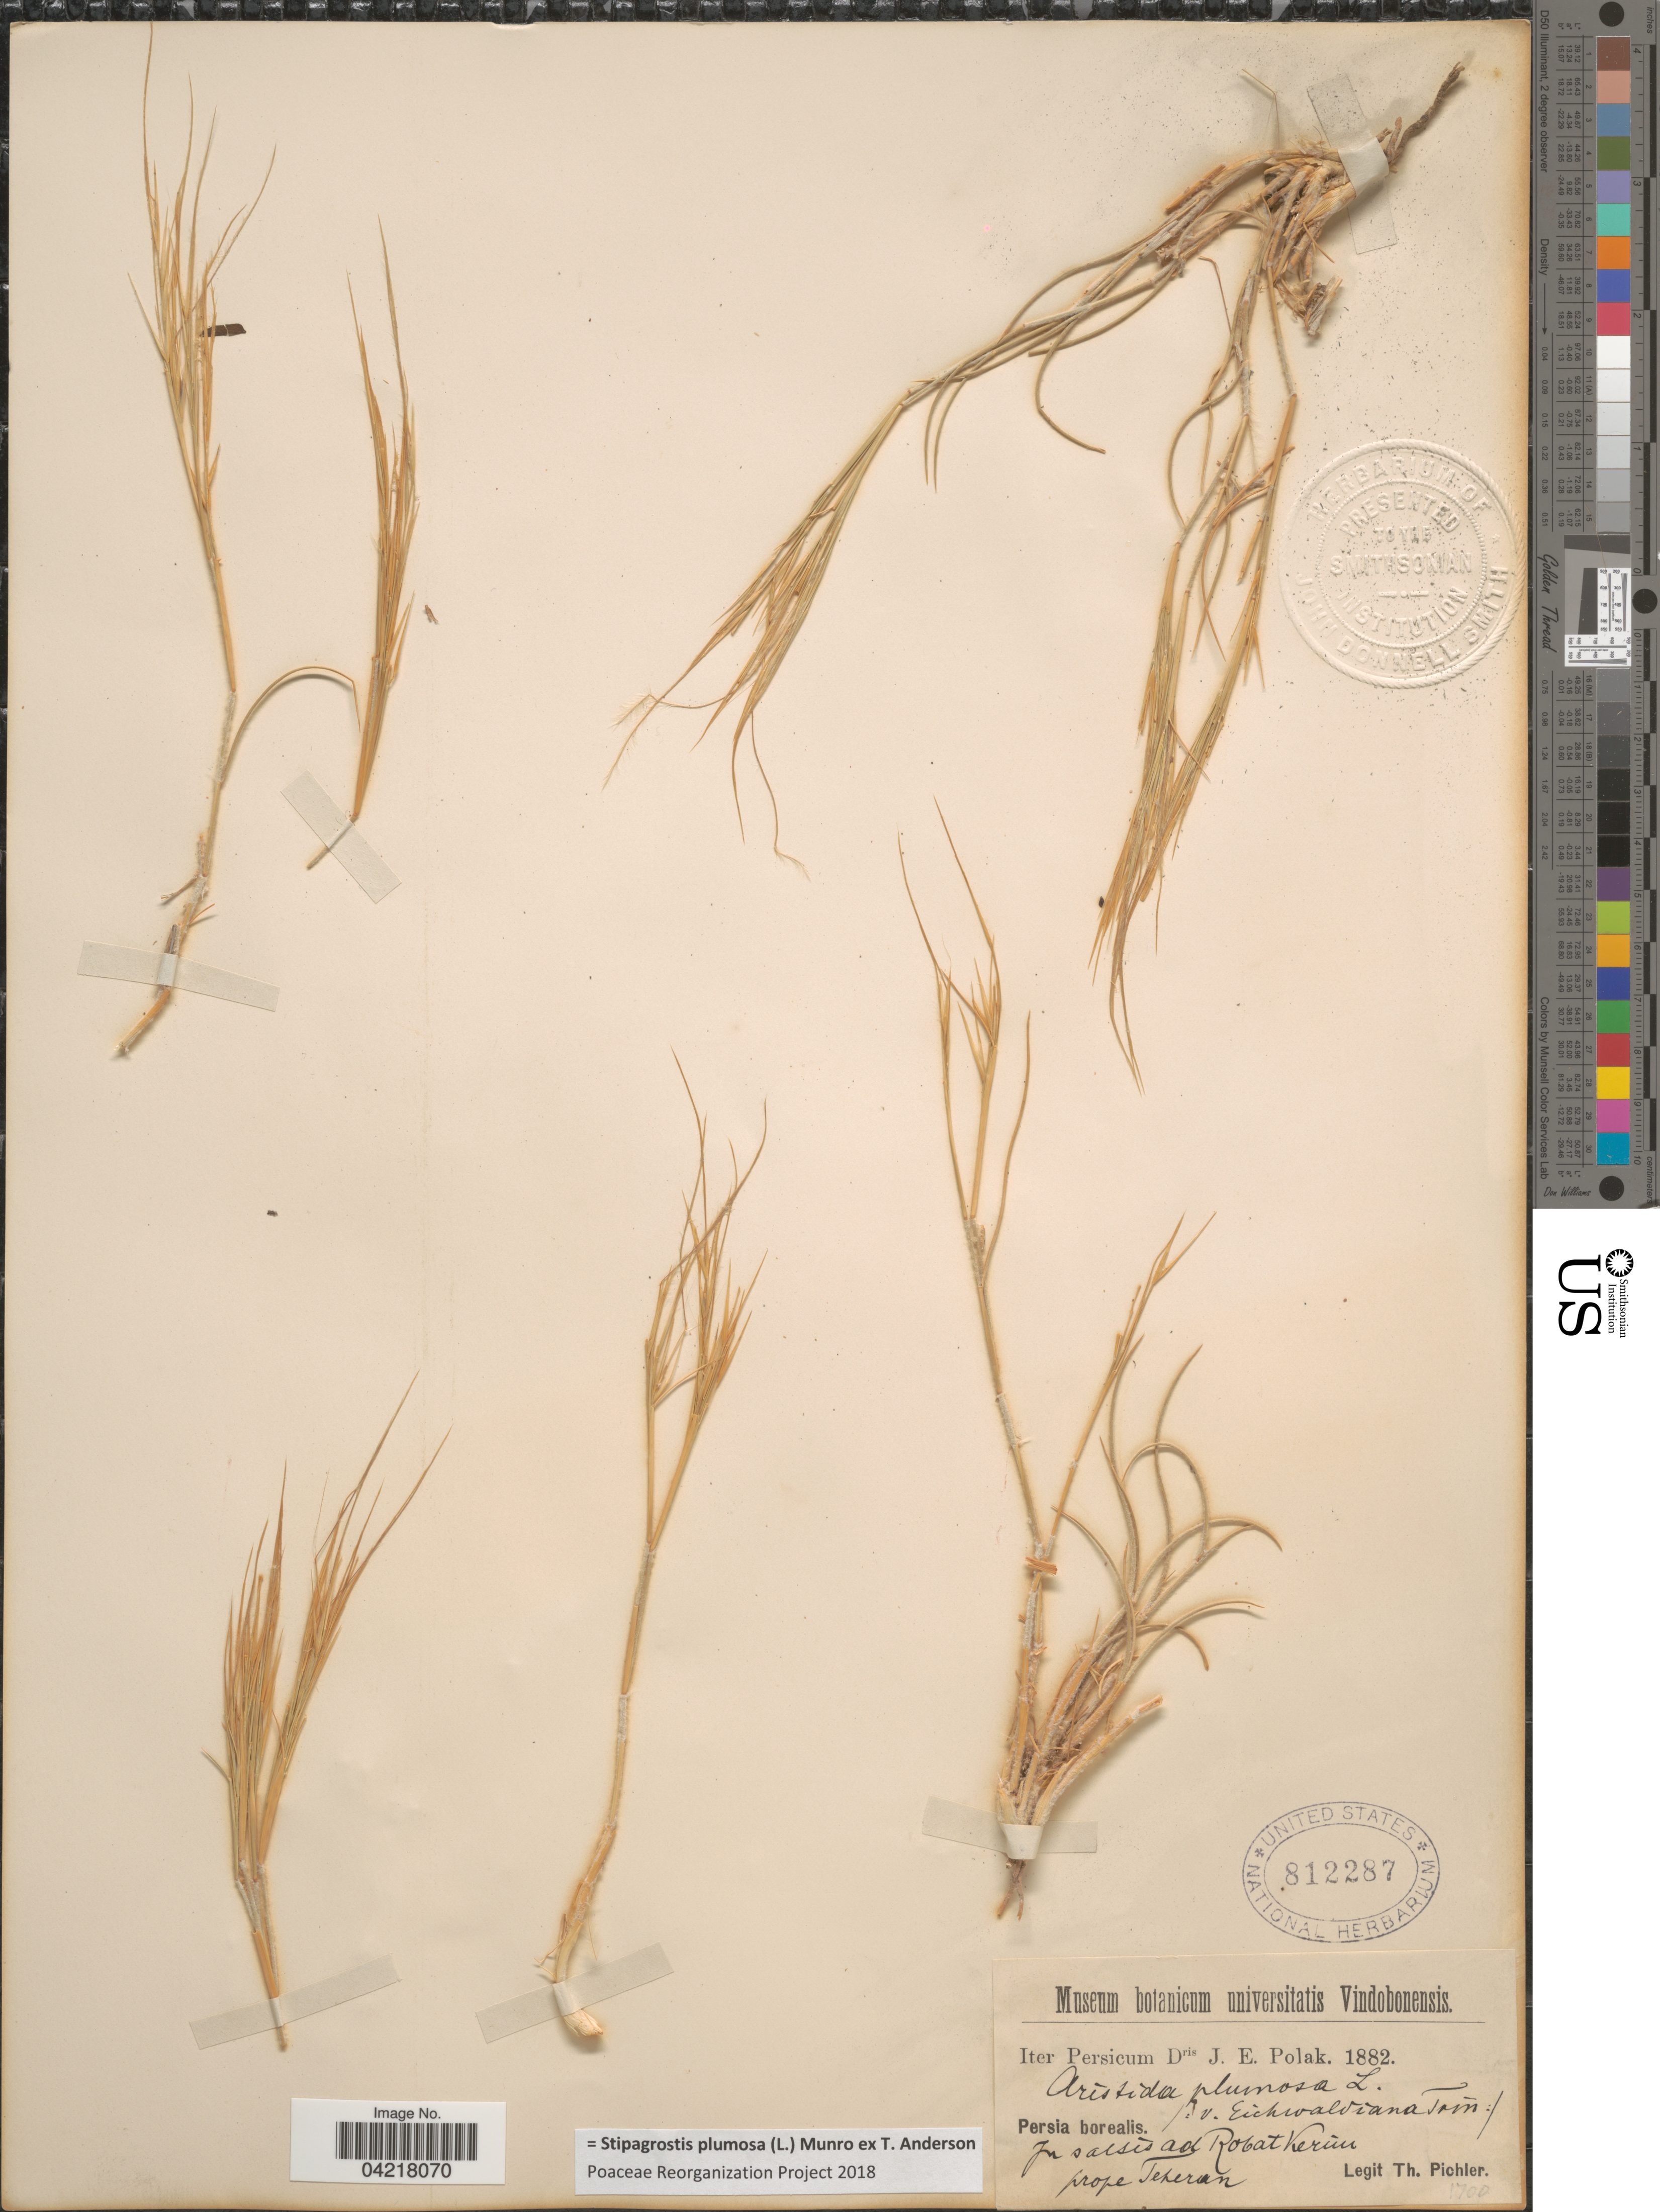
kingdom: Plantae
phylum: Tracheophyta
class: Liliopsida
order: Poales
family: Poaceae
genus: Stipagrostis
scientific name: Stipagrostis plumosa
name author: (L.) Munro ex T. Anderson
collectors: T. Pichler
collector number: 1700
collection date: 1882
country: Iran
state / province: Tehran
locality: Iter Persicum Dris J. E. Polak. 1882. Persia borealis. In salsis ad Robat Krùn prope Teheran.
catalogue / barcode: US 812287